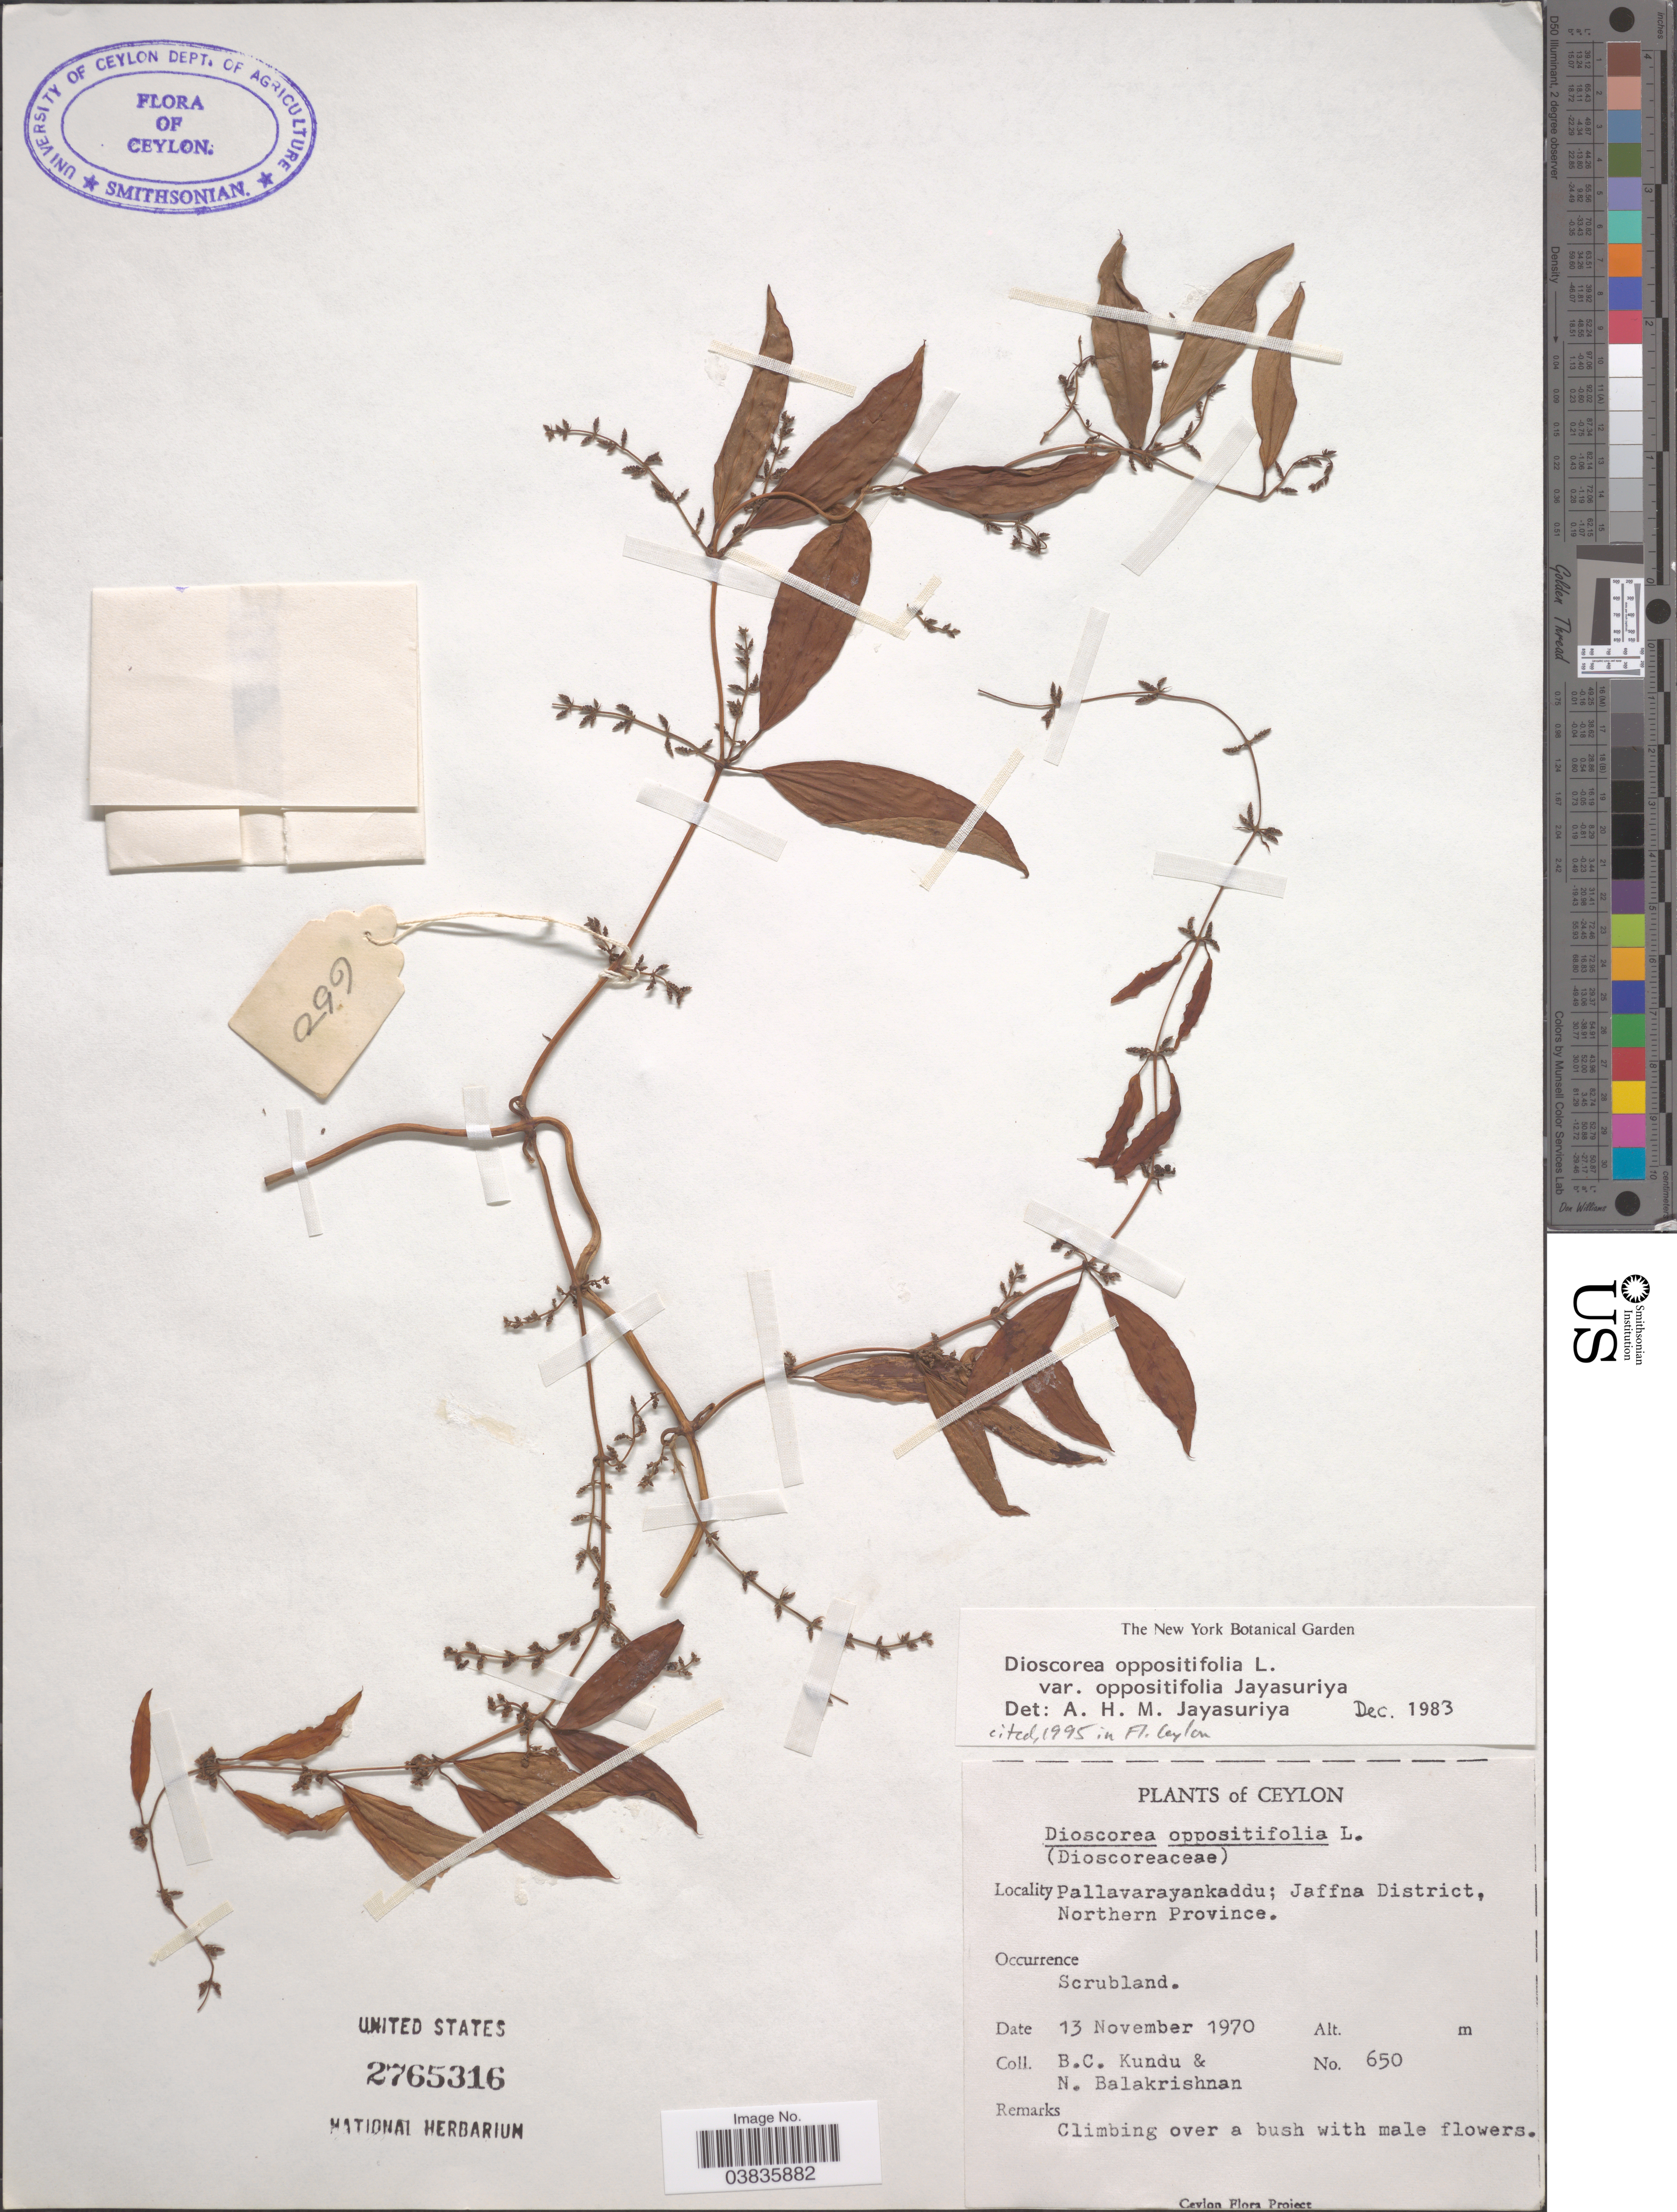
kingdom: Plantae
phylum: Tracheophyta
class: Liliopsida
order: Dioscoreales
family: Dioscoreaceae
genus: Dioscorea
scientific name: Dioscorea oppositifolia var. oppositifolia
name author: L.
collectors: B. C. Kundu & N. Balakrishnan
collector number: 650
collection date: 1970-11-13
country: Sri Lanka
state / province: Northern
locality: Ceylon. Pallavarayankaddu; Jaffna District, Northern Province.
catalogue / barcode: US 2765316